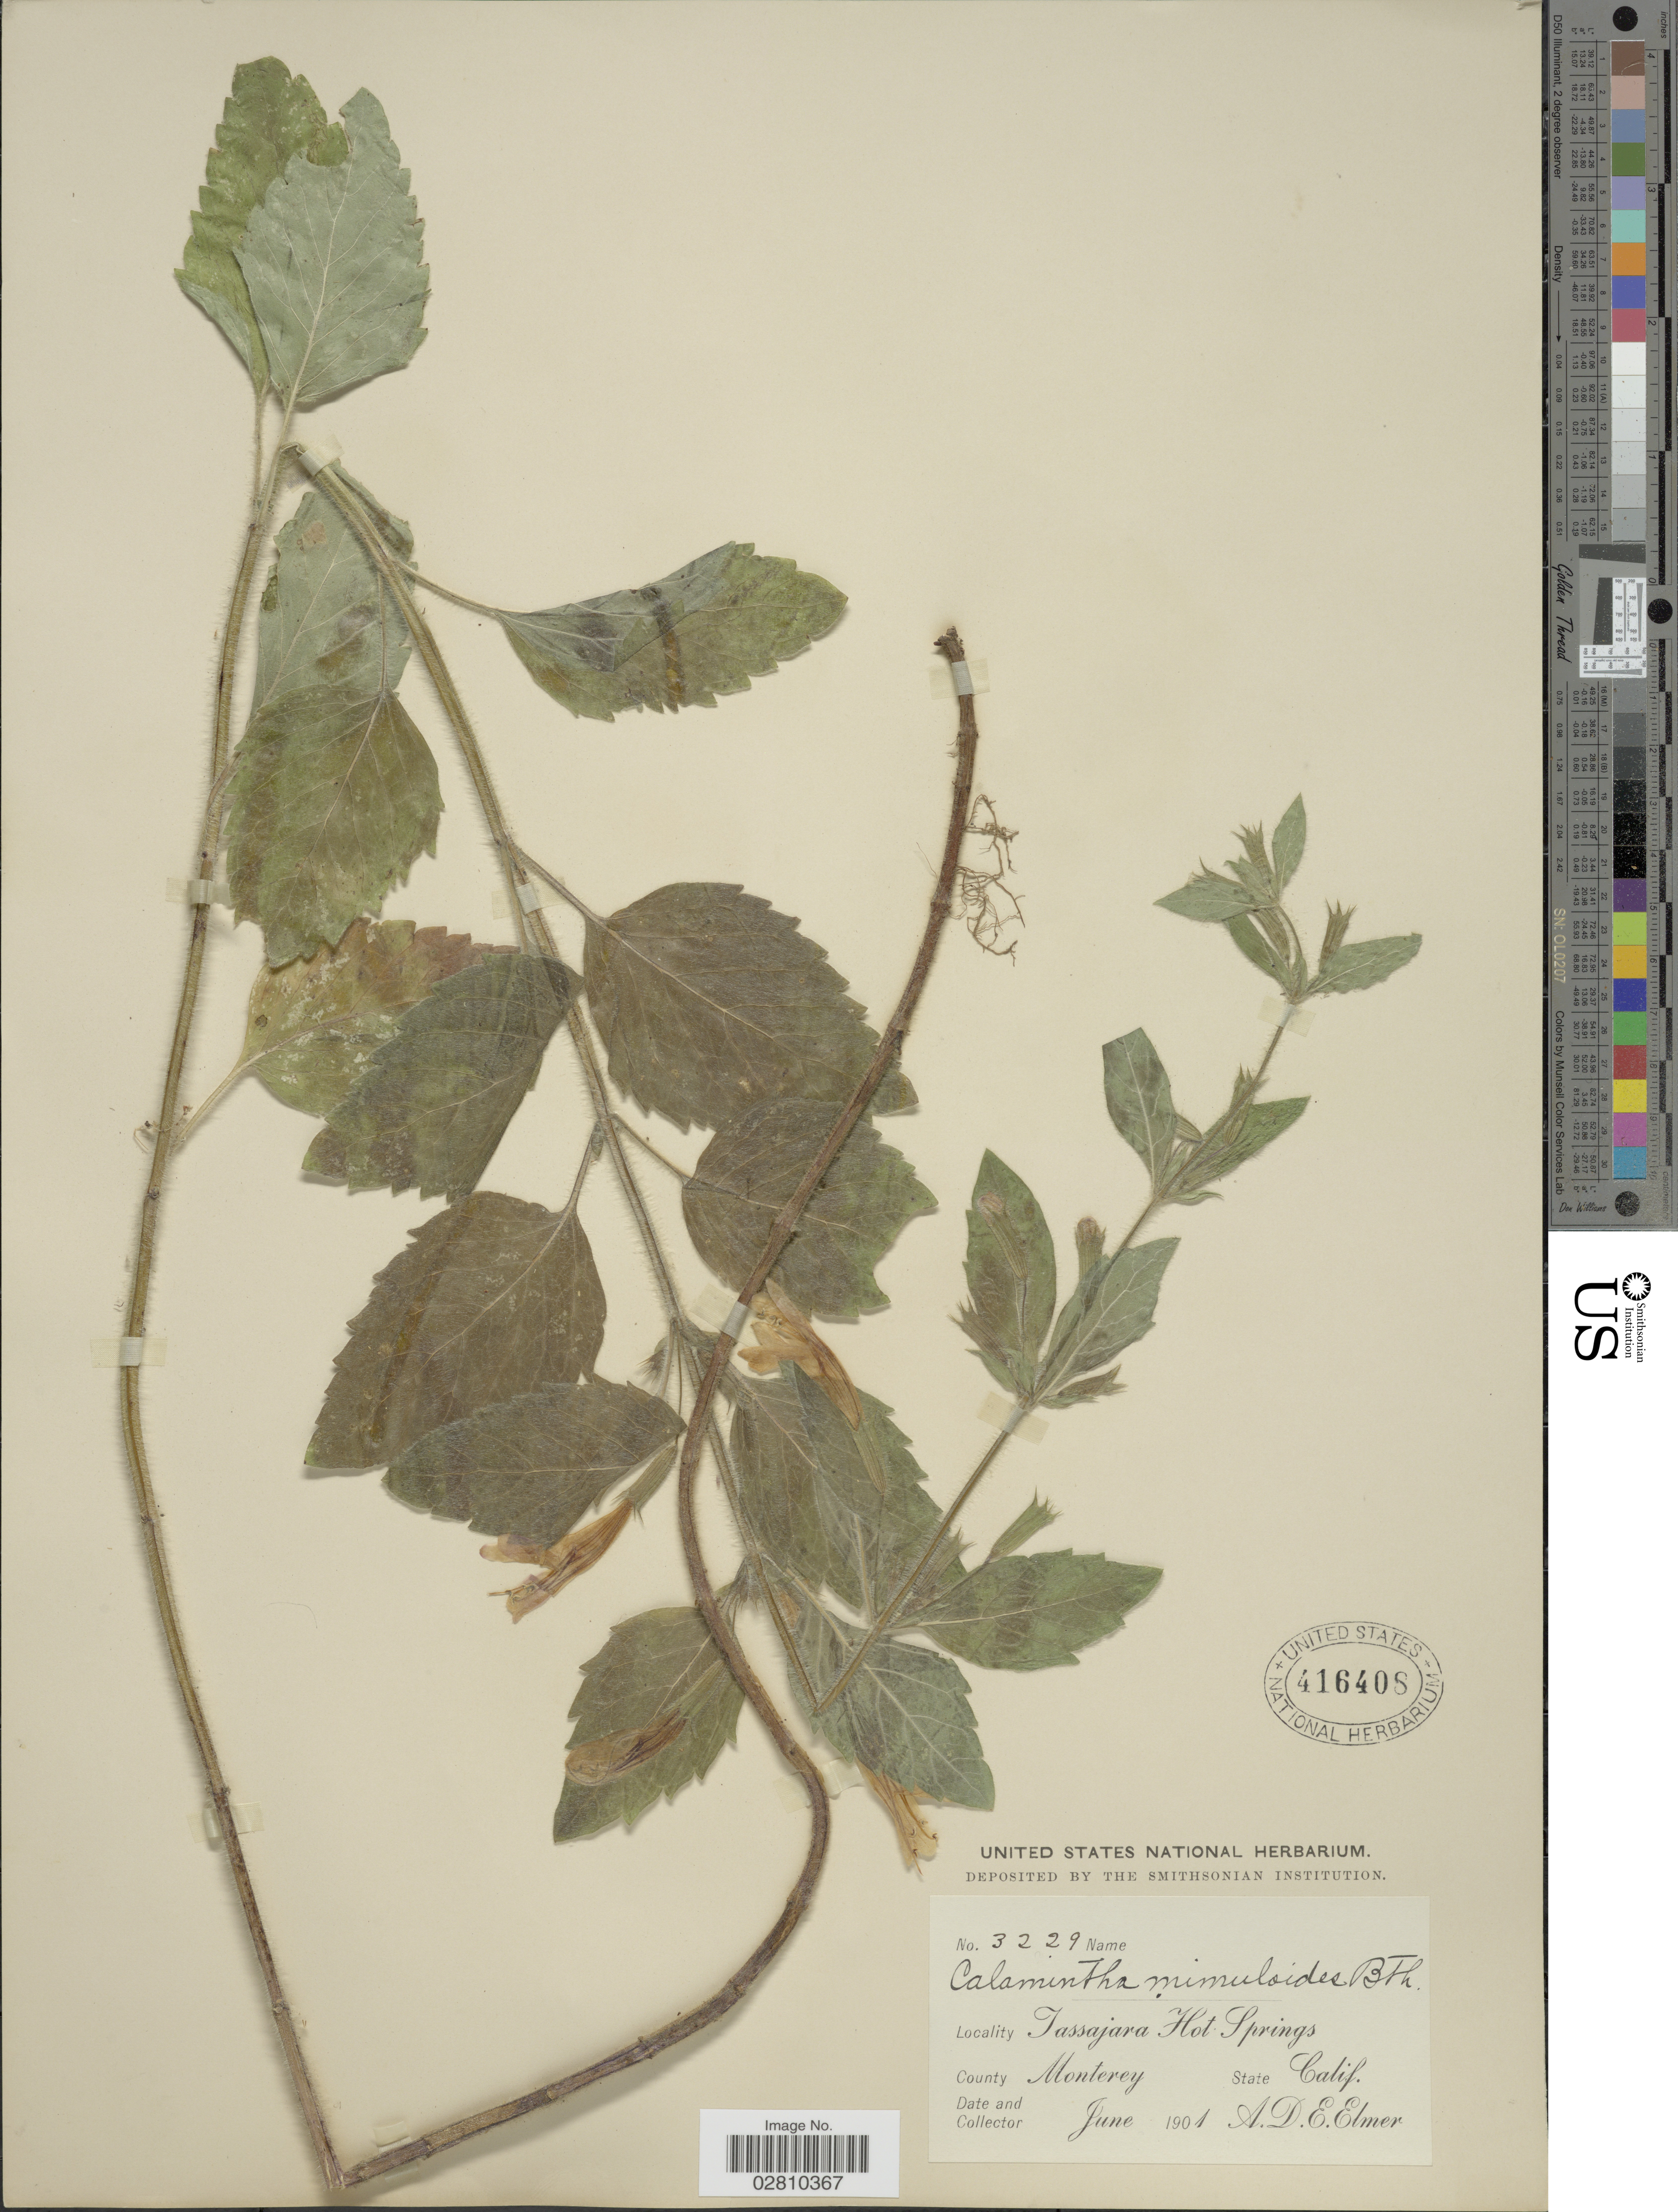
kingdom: Plantae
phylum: Tracheophyta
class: Magnoliopsida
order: Lamiales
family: Lamiaceae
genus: Clinopodium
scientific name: Clinopodium mimuloides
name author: (Benth.) Kuntze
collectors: A. D. E. Elmer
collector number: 3229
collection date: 1901-06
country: United States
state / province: California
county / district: Monterey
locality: Tassajara Hot Springs. County Monterey. State Calif.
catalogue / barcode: US 416408